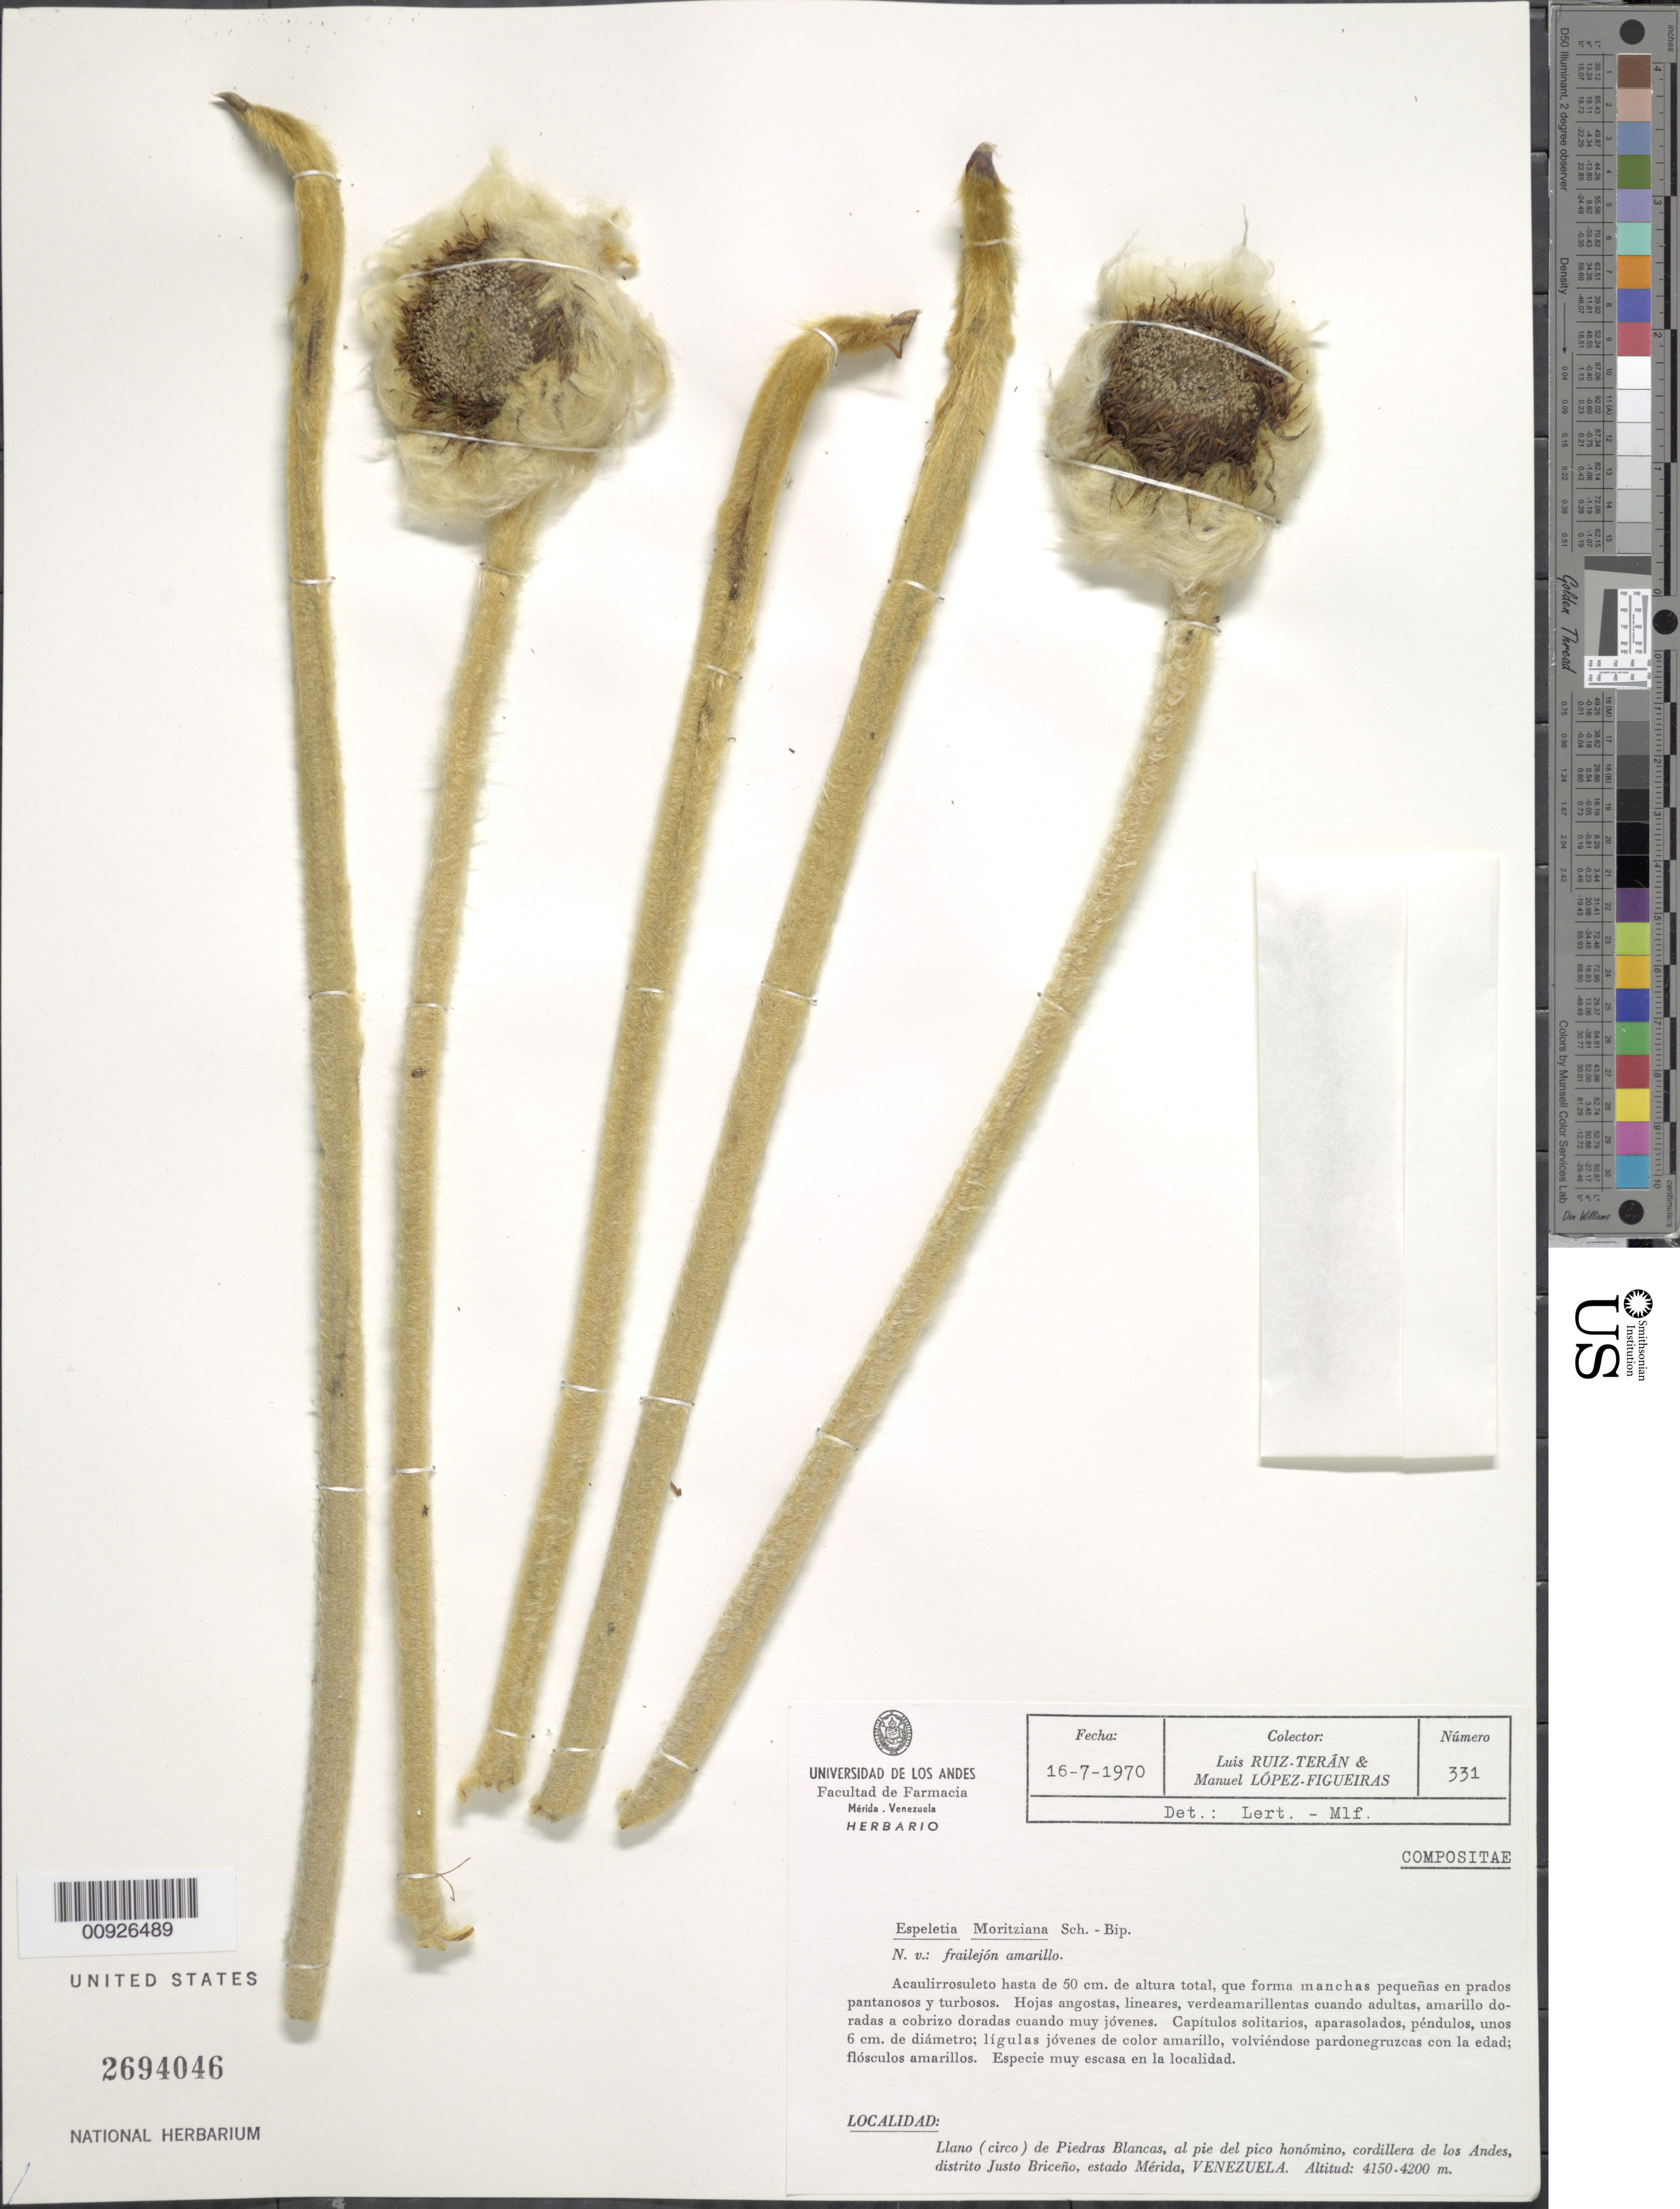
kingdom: Plantae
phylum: Tracheophyta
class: Magnoliopsida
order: Asterales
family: Asteraceae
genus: Coespeletia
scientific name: Coespeletia moritziana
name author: (Sch. Bip. ex Wedd.) Cuatrec.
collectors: L. E. Ruíz-Terán & M. López Figueiras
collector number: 331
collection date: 1970-07-16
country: Venezuela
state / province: Mérida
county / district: Justo Briceño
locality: Llano (circo) de Piedras Blancas, al pie del pico homónimo, cordillera de los Andes.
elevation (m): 4150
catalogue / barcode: US 2694046